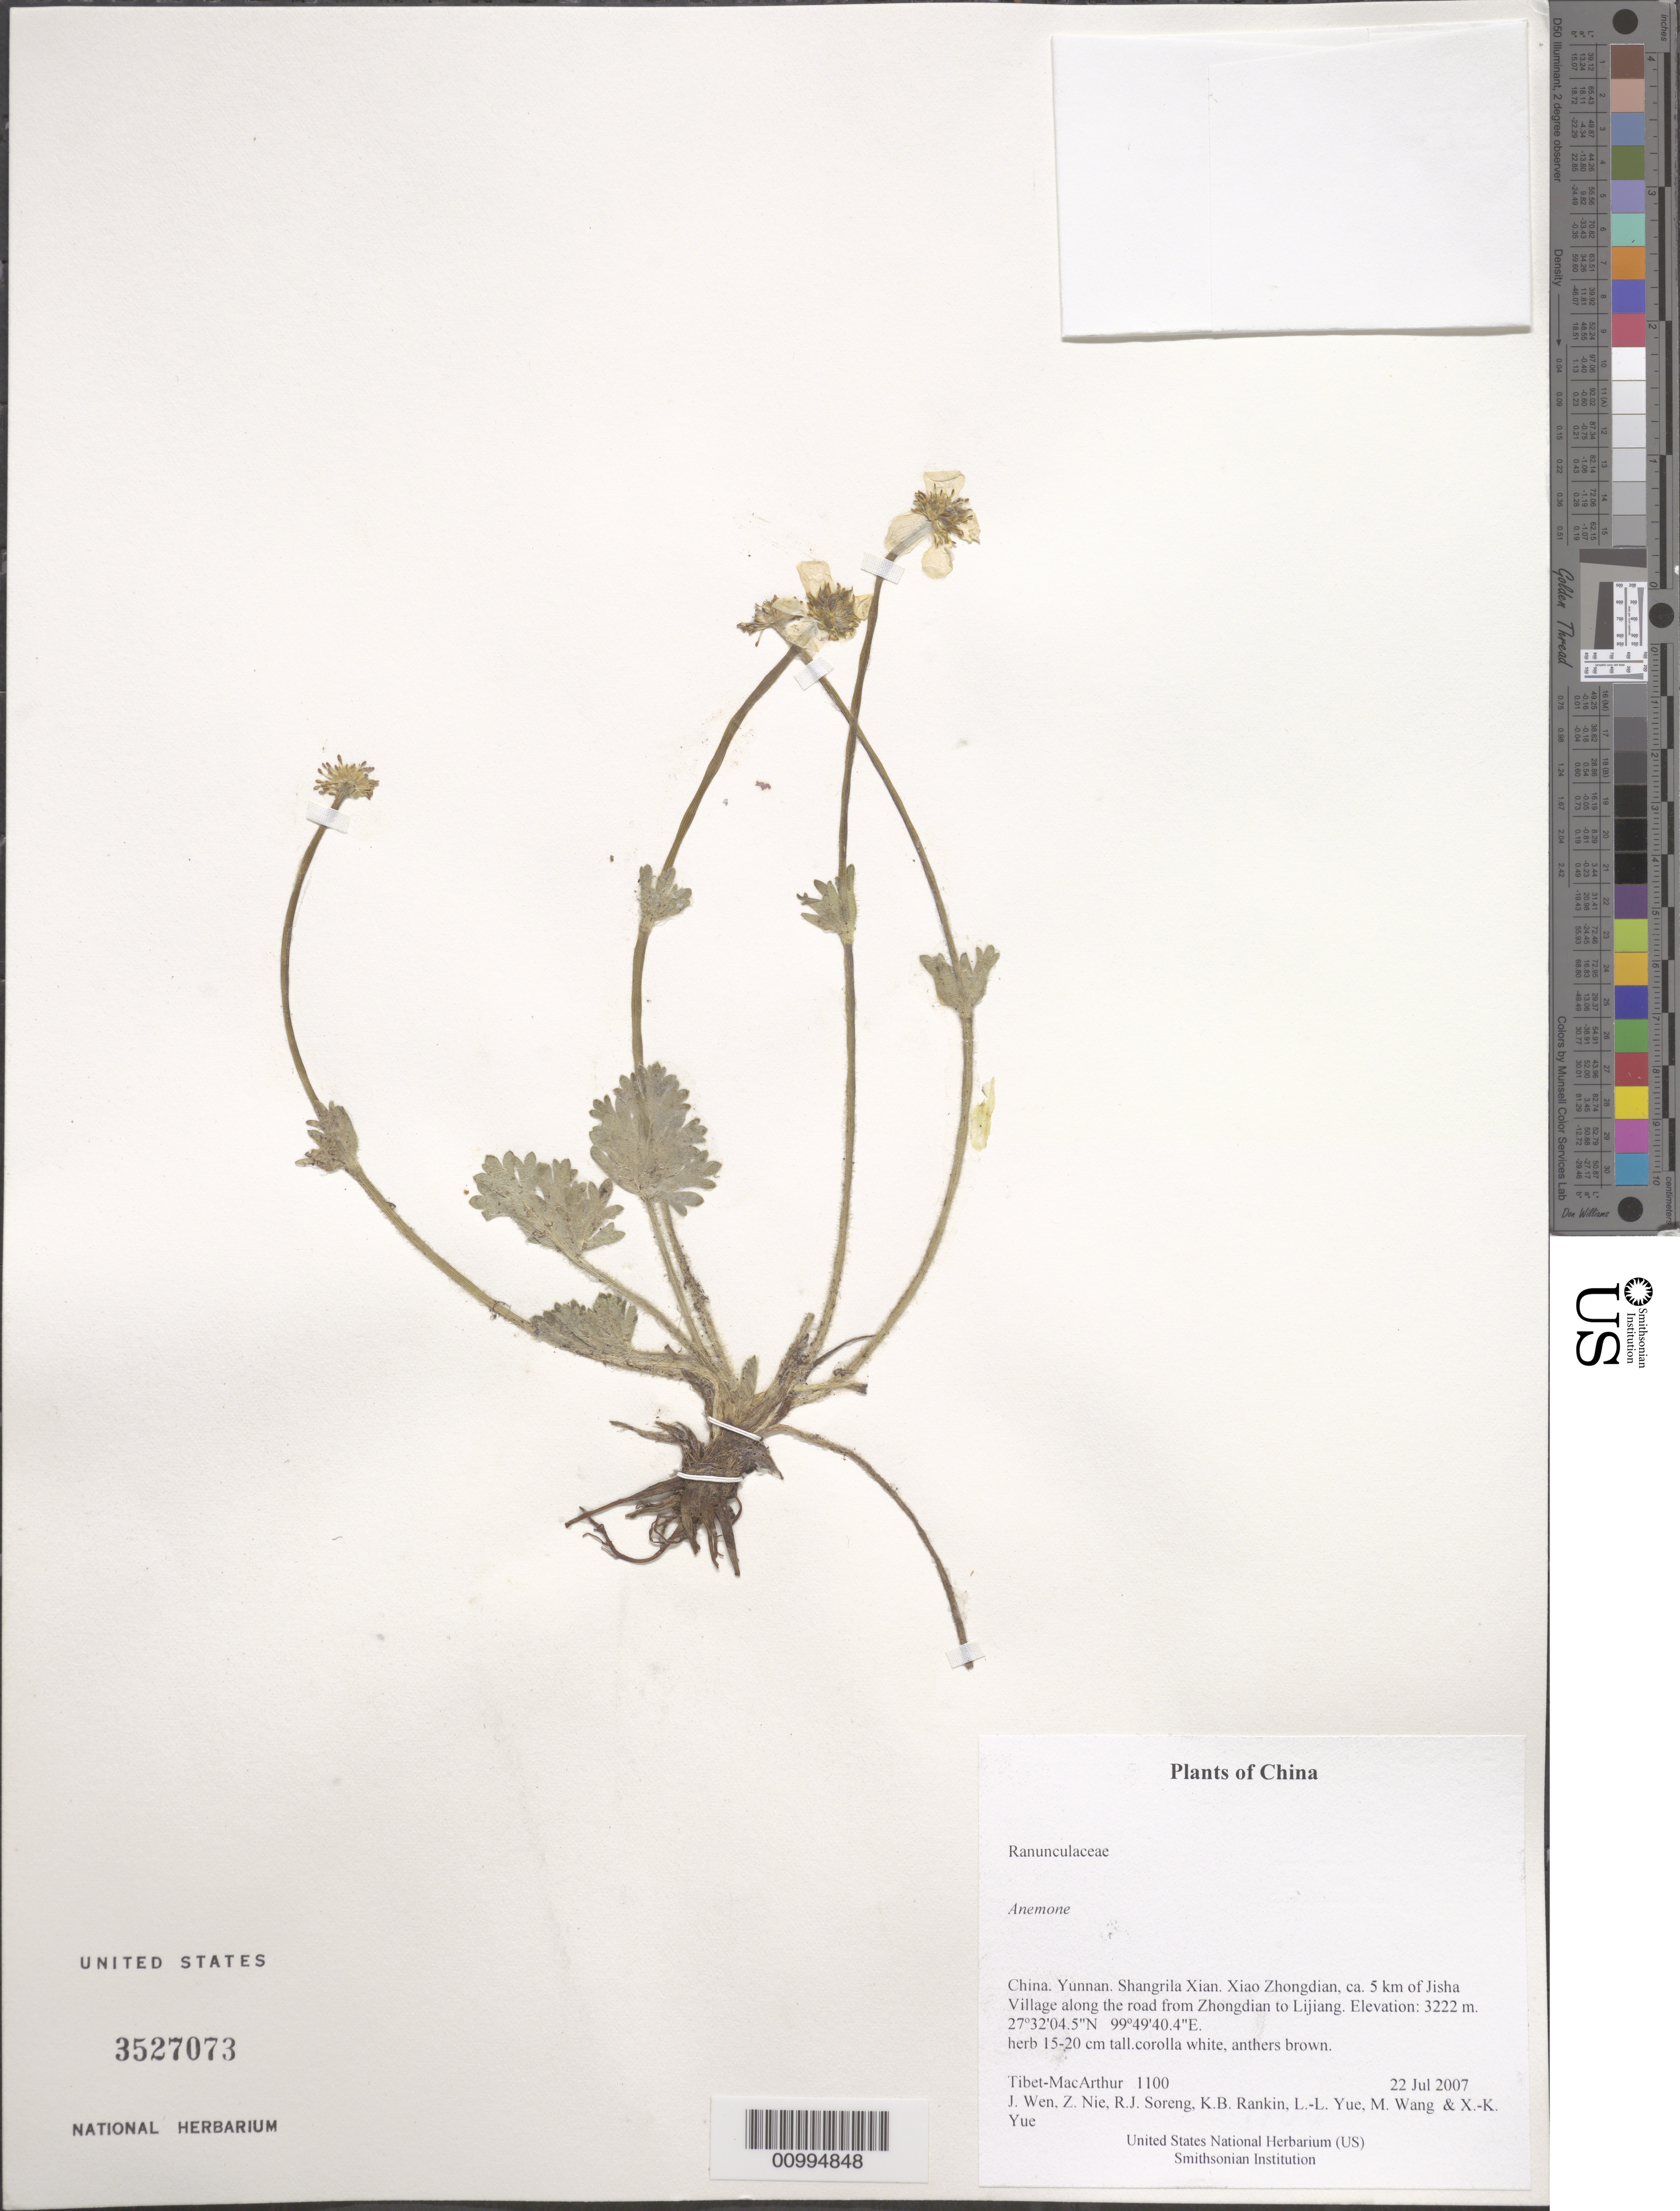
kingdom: Plantae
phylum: Tracheophyta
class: Magnoliopsida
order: Ranunculales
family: Ranunculaceae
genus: Anemone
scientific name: Anemone sp.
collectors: Tibet-MacArthur, J. Wen, Z. Nie, R. J. Soreng, K. Rankin, L. Yue, M. Wang & X. Yue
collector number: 1100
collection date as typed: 22 Jul 2007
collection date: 2007-07-22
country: China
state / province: Yunnan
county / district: Shangrila Xian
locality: Xiao Zhongdian, ca. 5 km of Jisha Village along the road from Zhongdian to Lijiang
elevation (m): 3222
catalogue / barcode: US 3527073